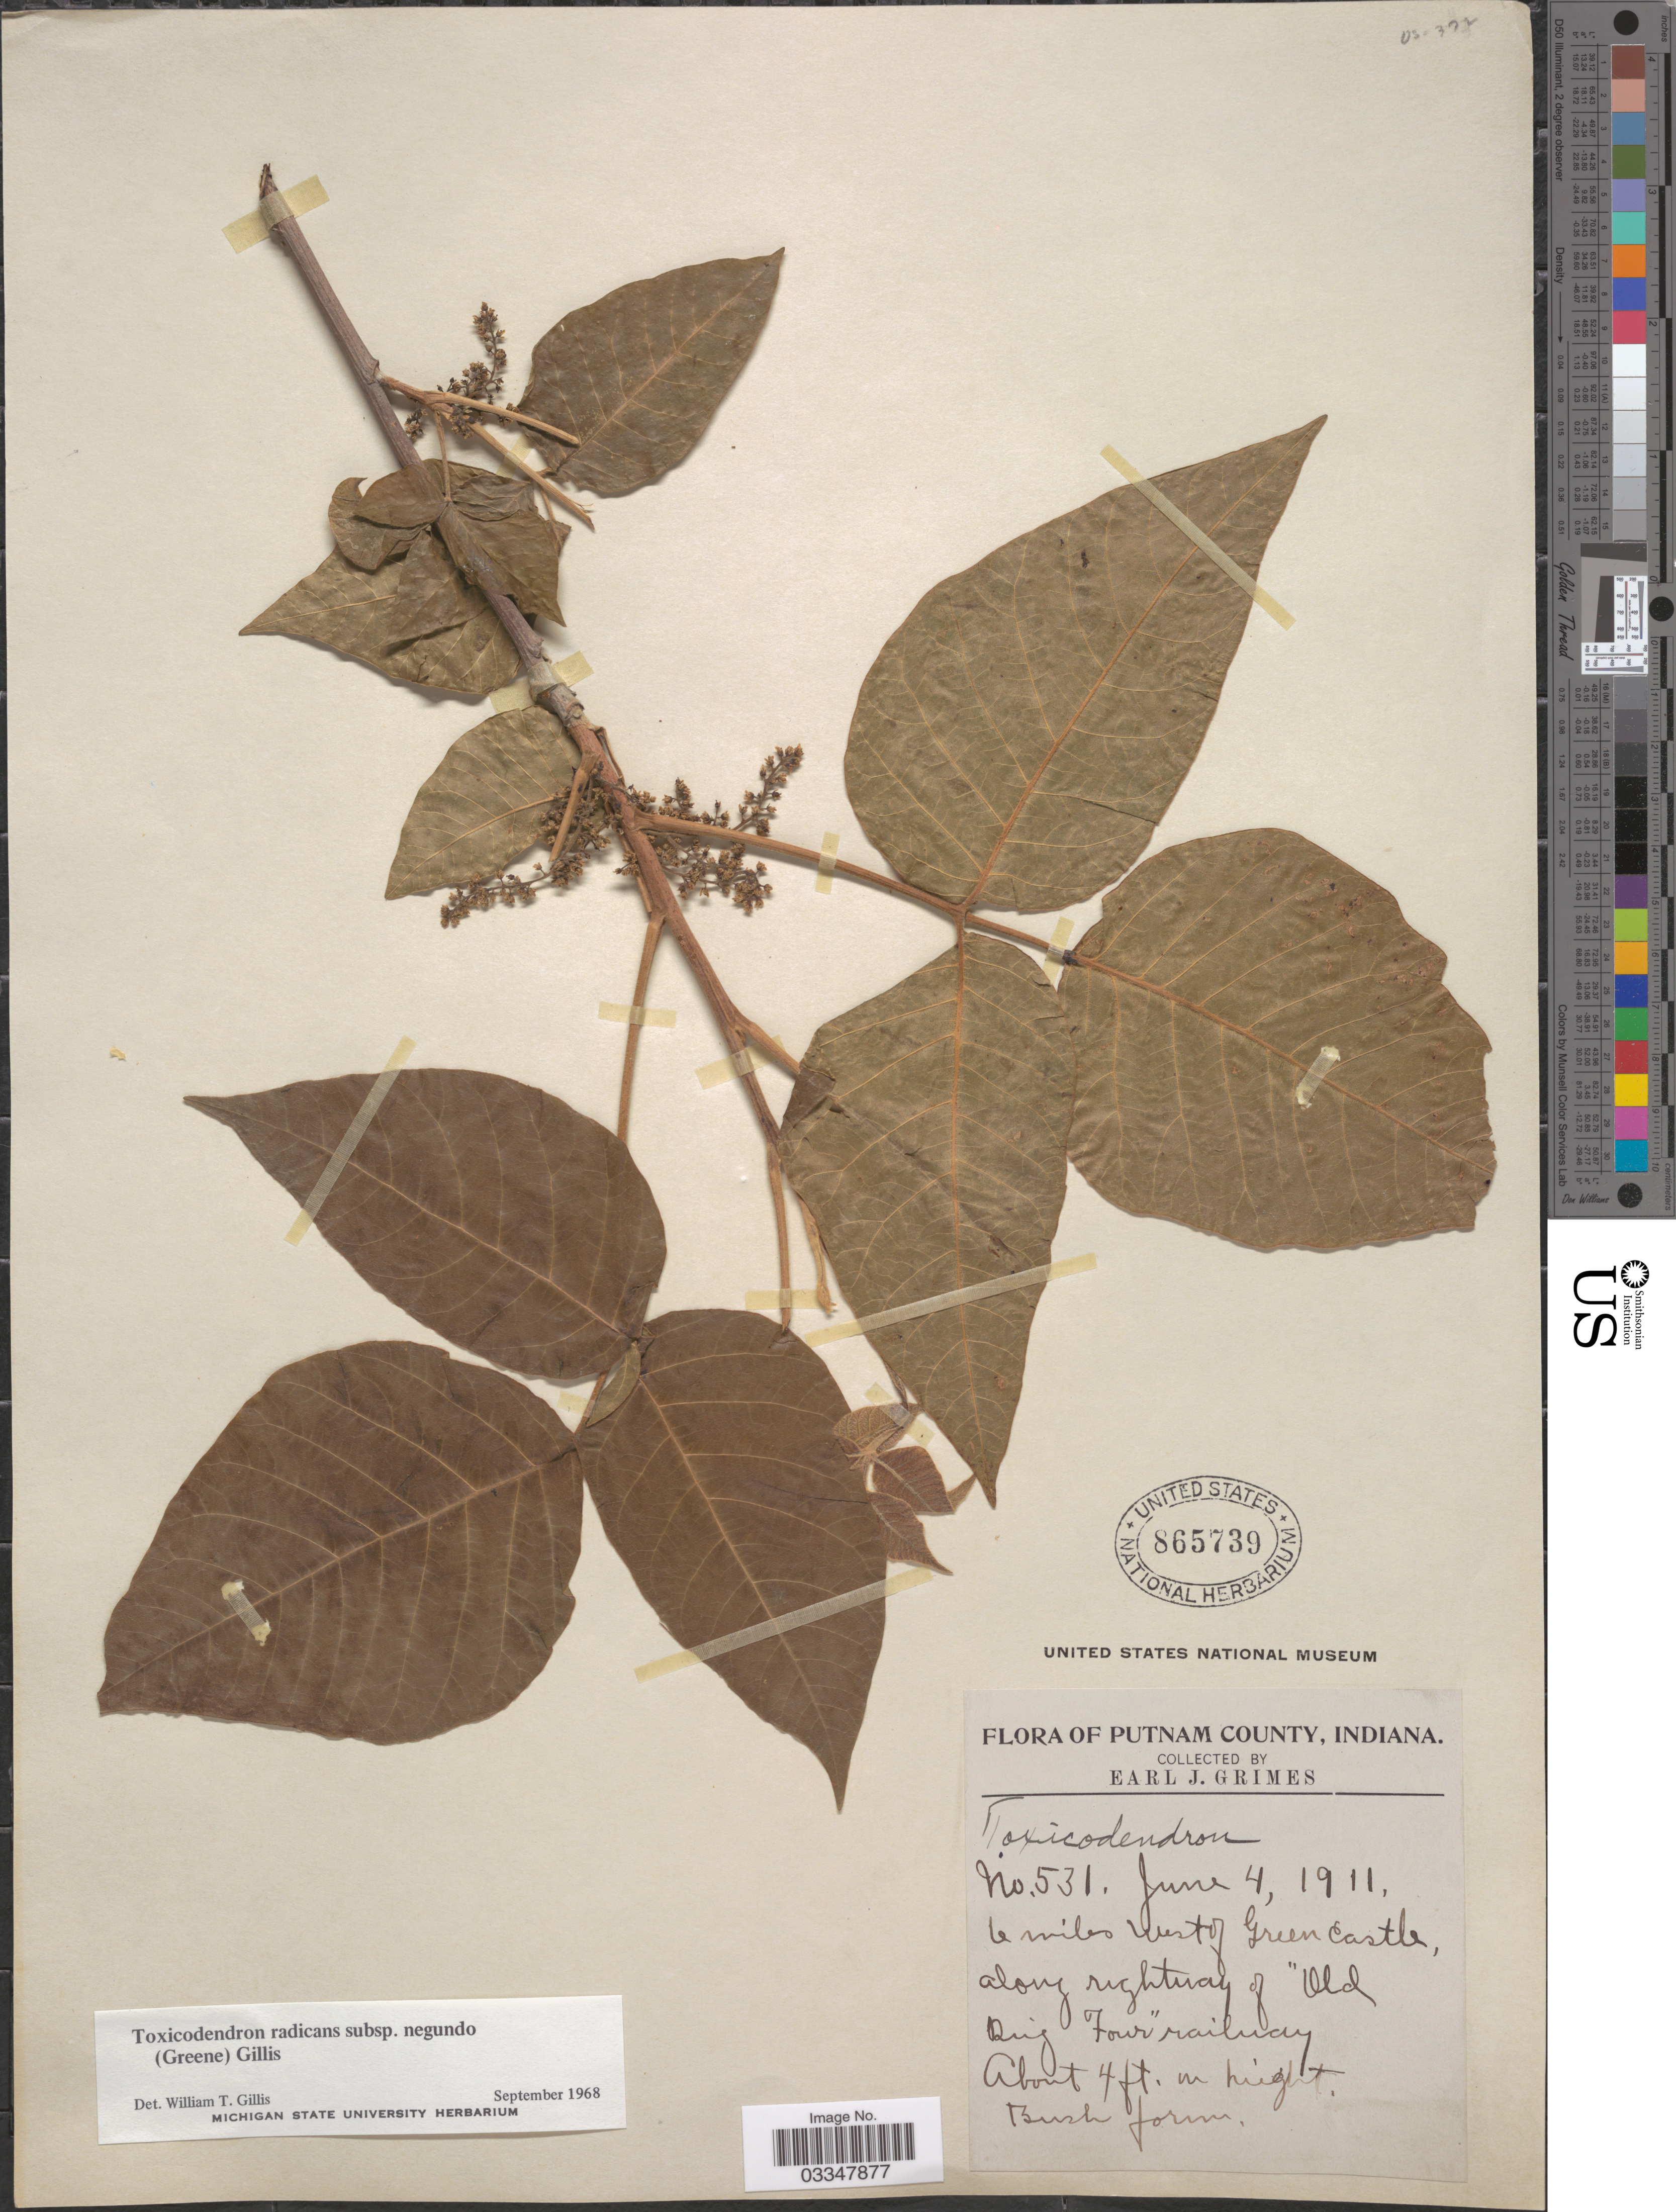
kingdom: Plantae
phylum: Tracheophyta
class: Magnoliopsida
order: Sapindales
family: Anacardiaceae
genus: Toxicodendron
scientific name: Toxicodendron radicans subsp. negundo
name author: (Greene) Gillis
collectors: E. J. Grimes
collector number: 531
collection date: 1911-06-04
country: United States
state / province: Indiana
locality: Putnam County. 6 miles west of Green Castle, along rightway of "Old Big Four" railway.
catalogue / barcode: US 865739